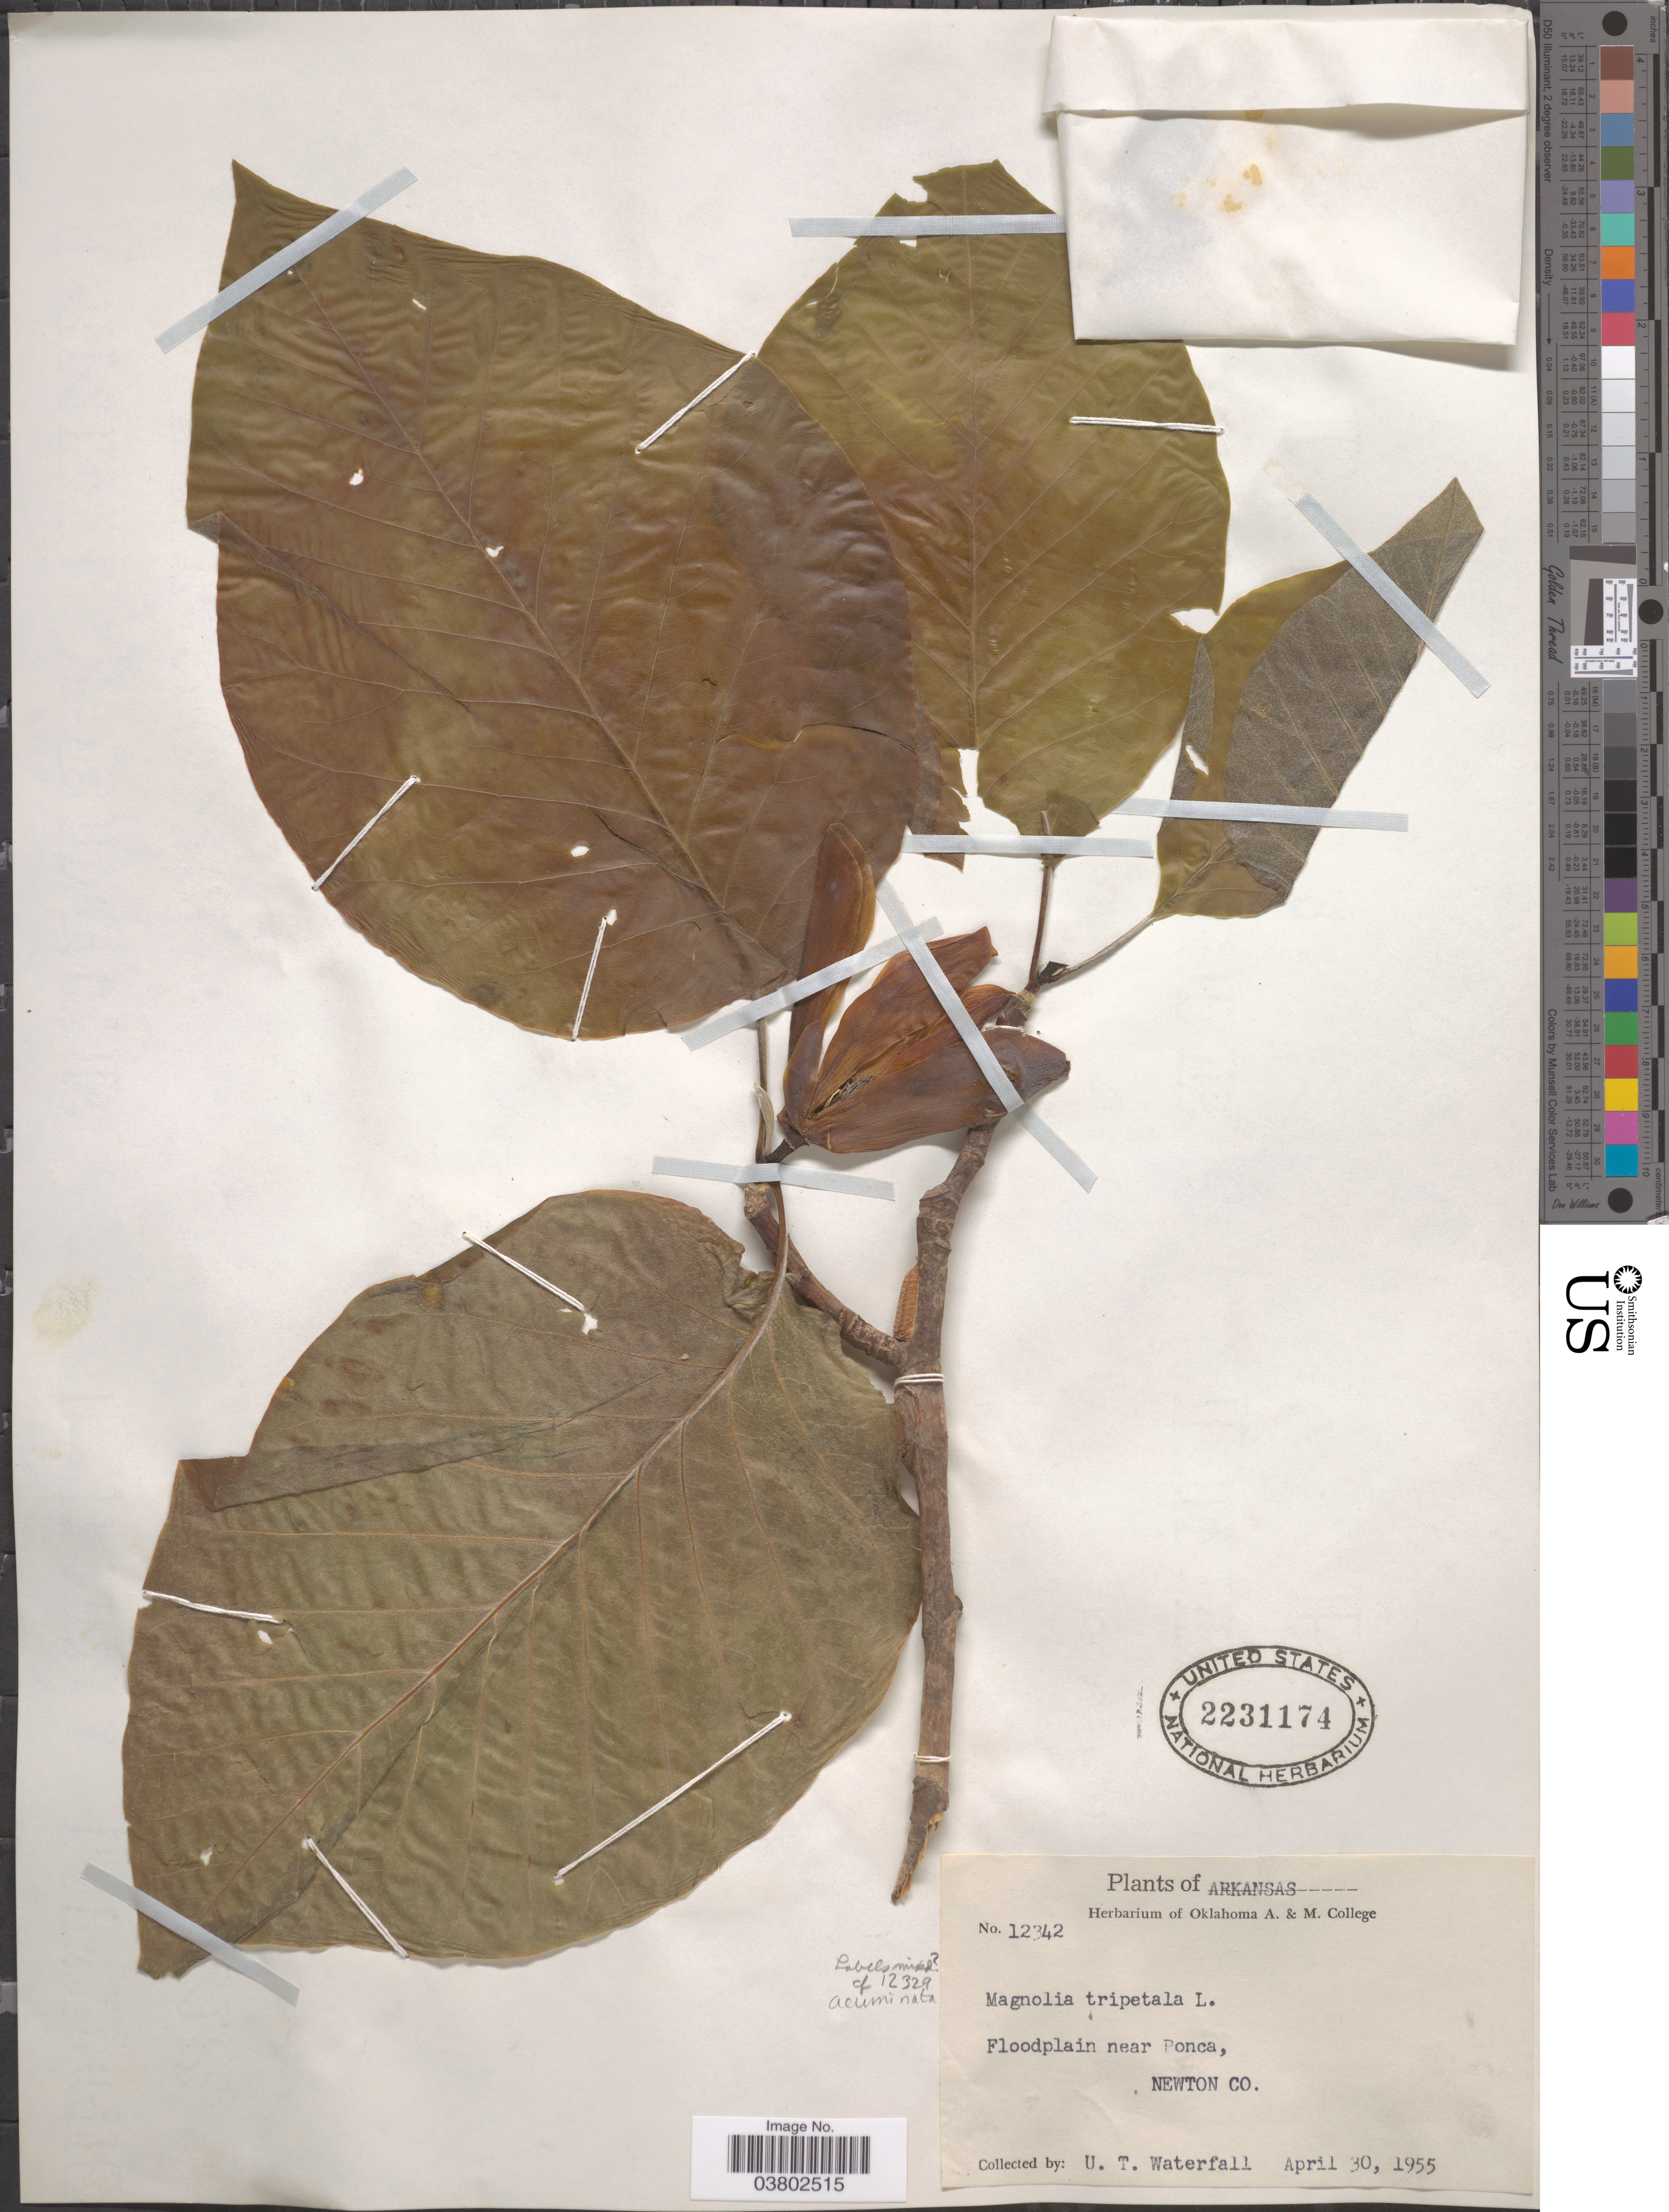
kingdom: Plantae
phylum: Tracheophyta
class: Magnoliopsida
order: Magnoliales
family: Magnoliaceae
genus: Magnolia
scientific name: Magnolia acuminata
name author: (L.) L.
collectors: U. T. Waterfall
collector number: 12342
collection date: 1955-04-30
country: United States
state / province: Arkansas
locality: Floodplain near Ponca, Newton Co.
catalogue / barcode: US 2231174